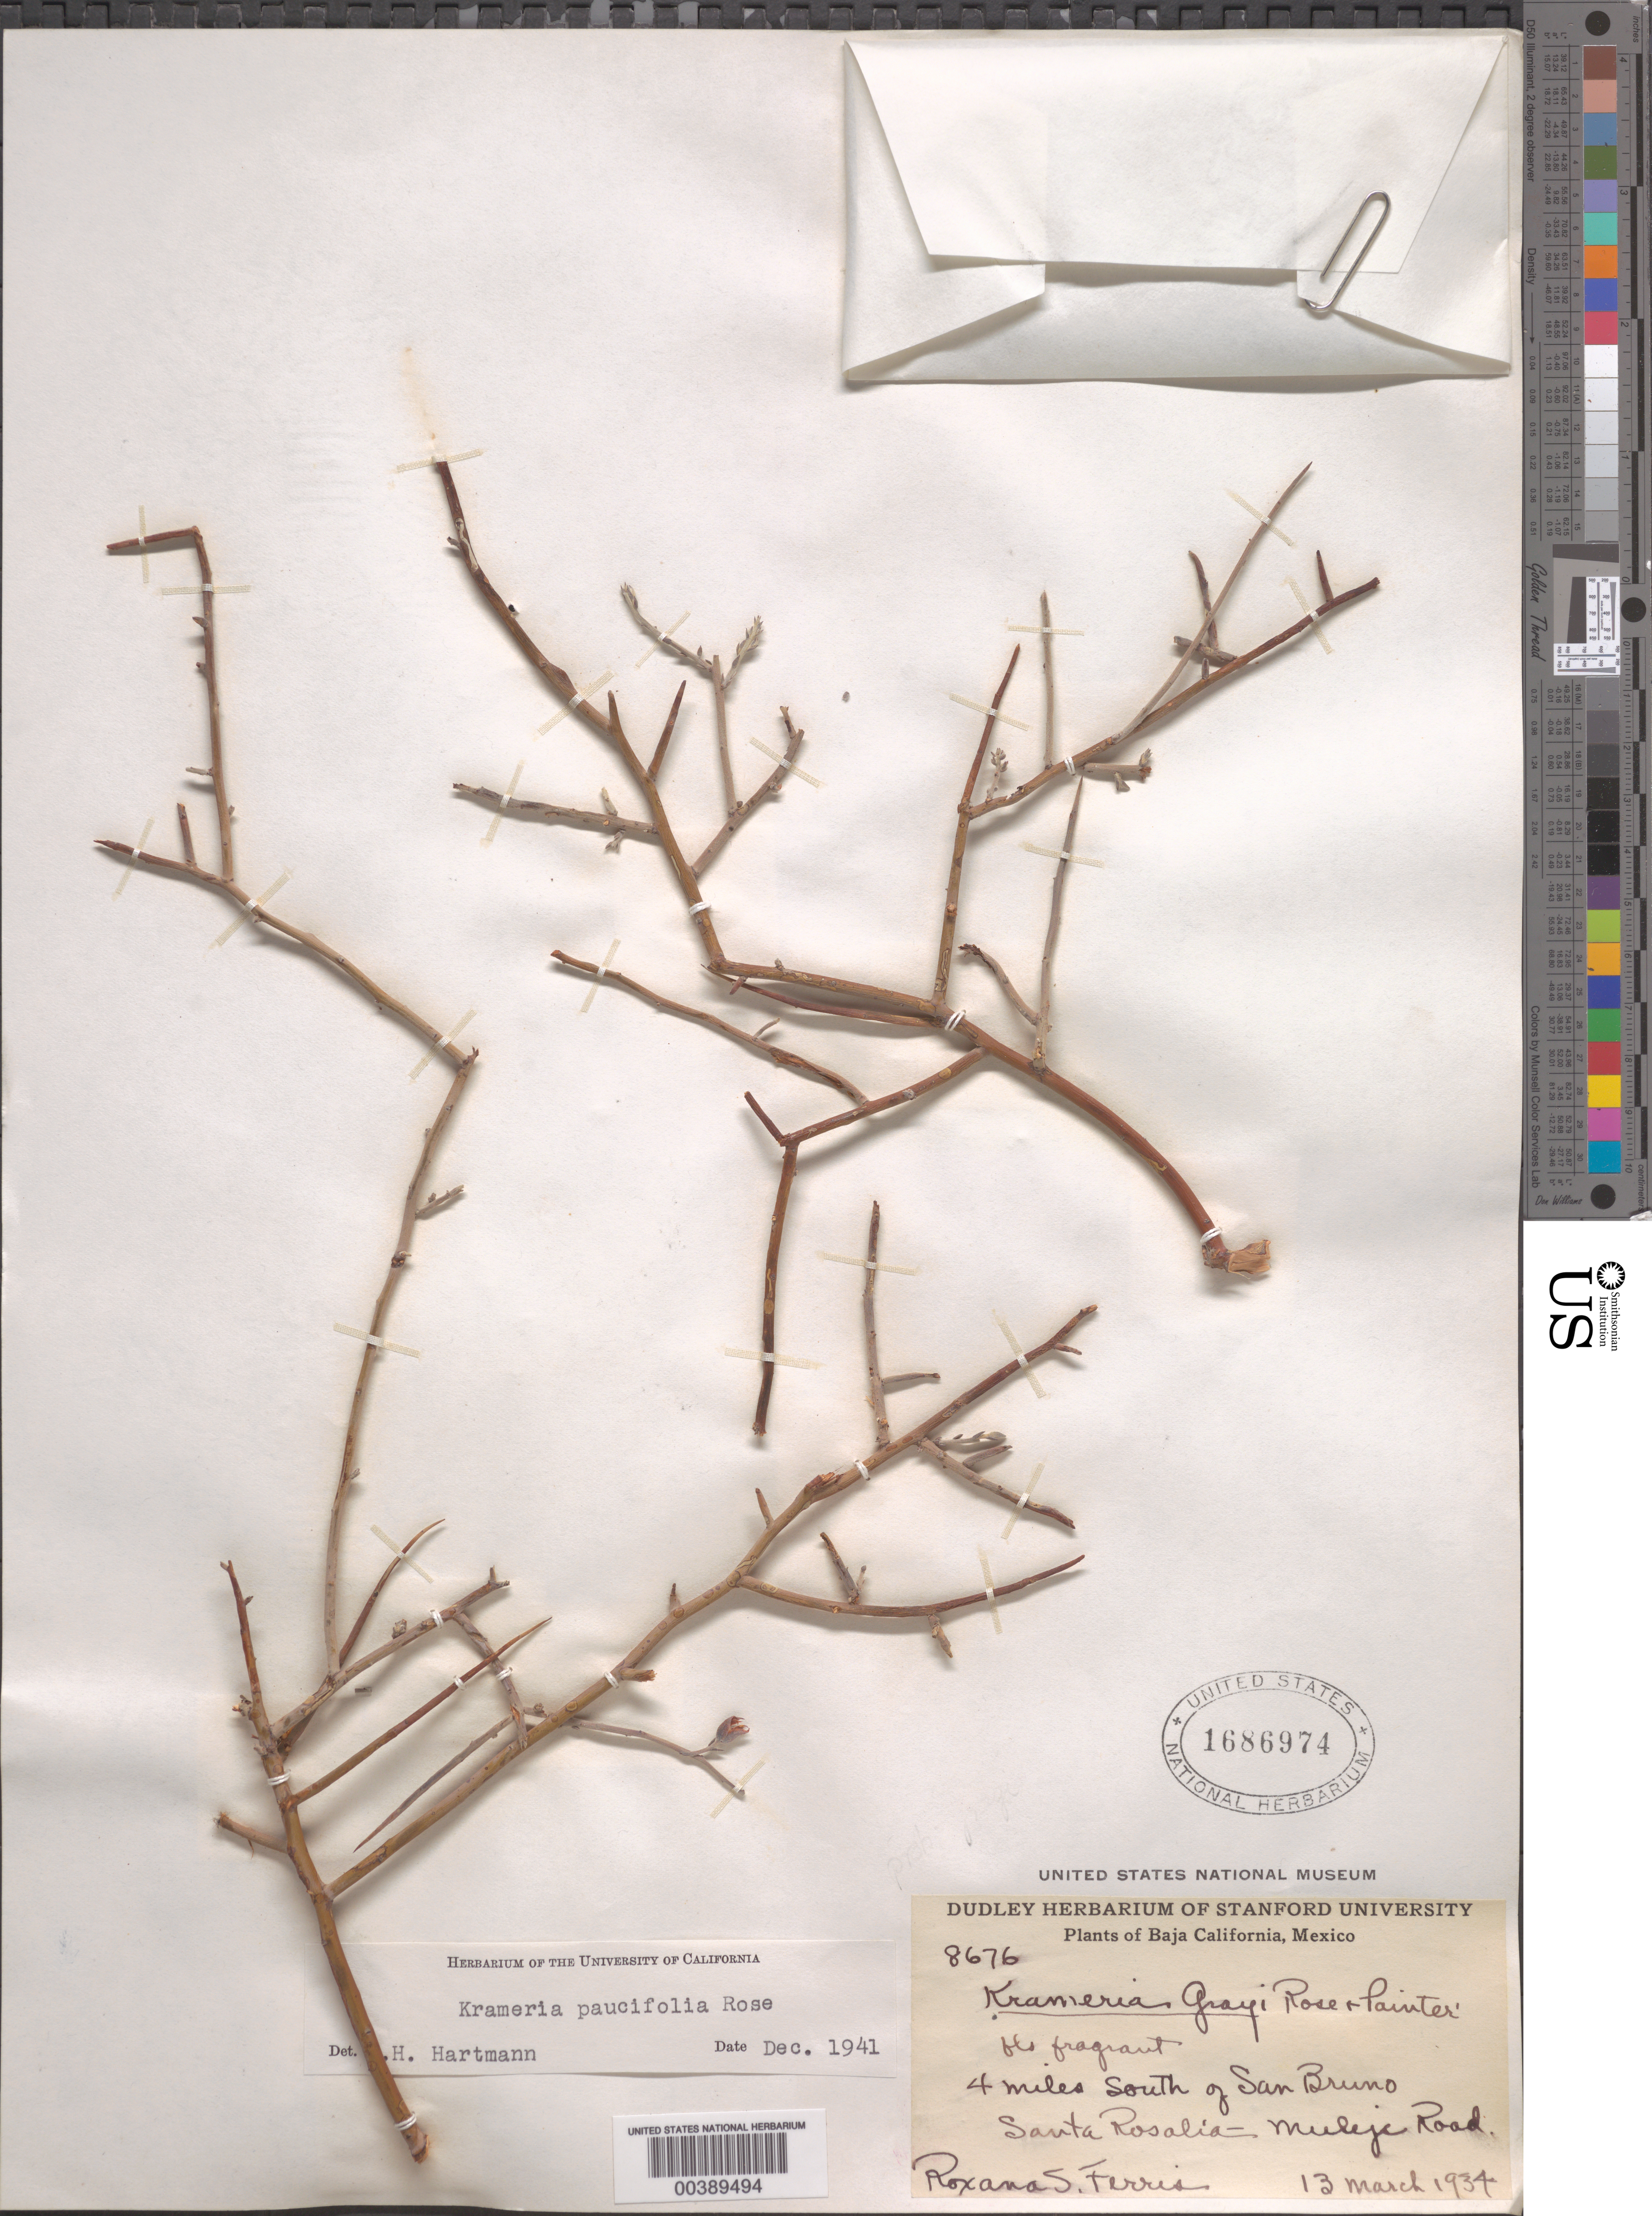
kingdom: Plantae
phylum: Tracheophyta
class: Magnoliopsida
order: Zygophyllales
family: Krameriaceae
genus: Krameria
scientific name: Krameria paucifolia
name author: (Rose) Rose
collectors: R. S. Ferris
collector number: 8676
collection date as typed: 13 Mar 1934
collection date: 1934-03-13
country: Mexico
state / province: Baja California Sur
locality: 4 mi S of San Bruno, Santa Rosalía - Muleje road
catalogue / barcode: US 1686974